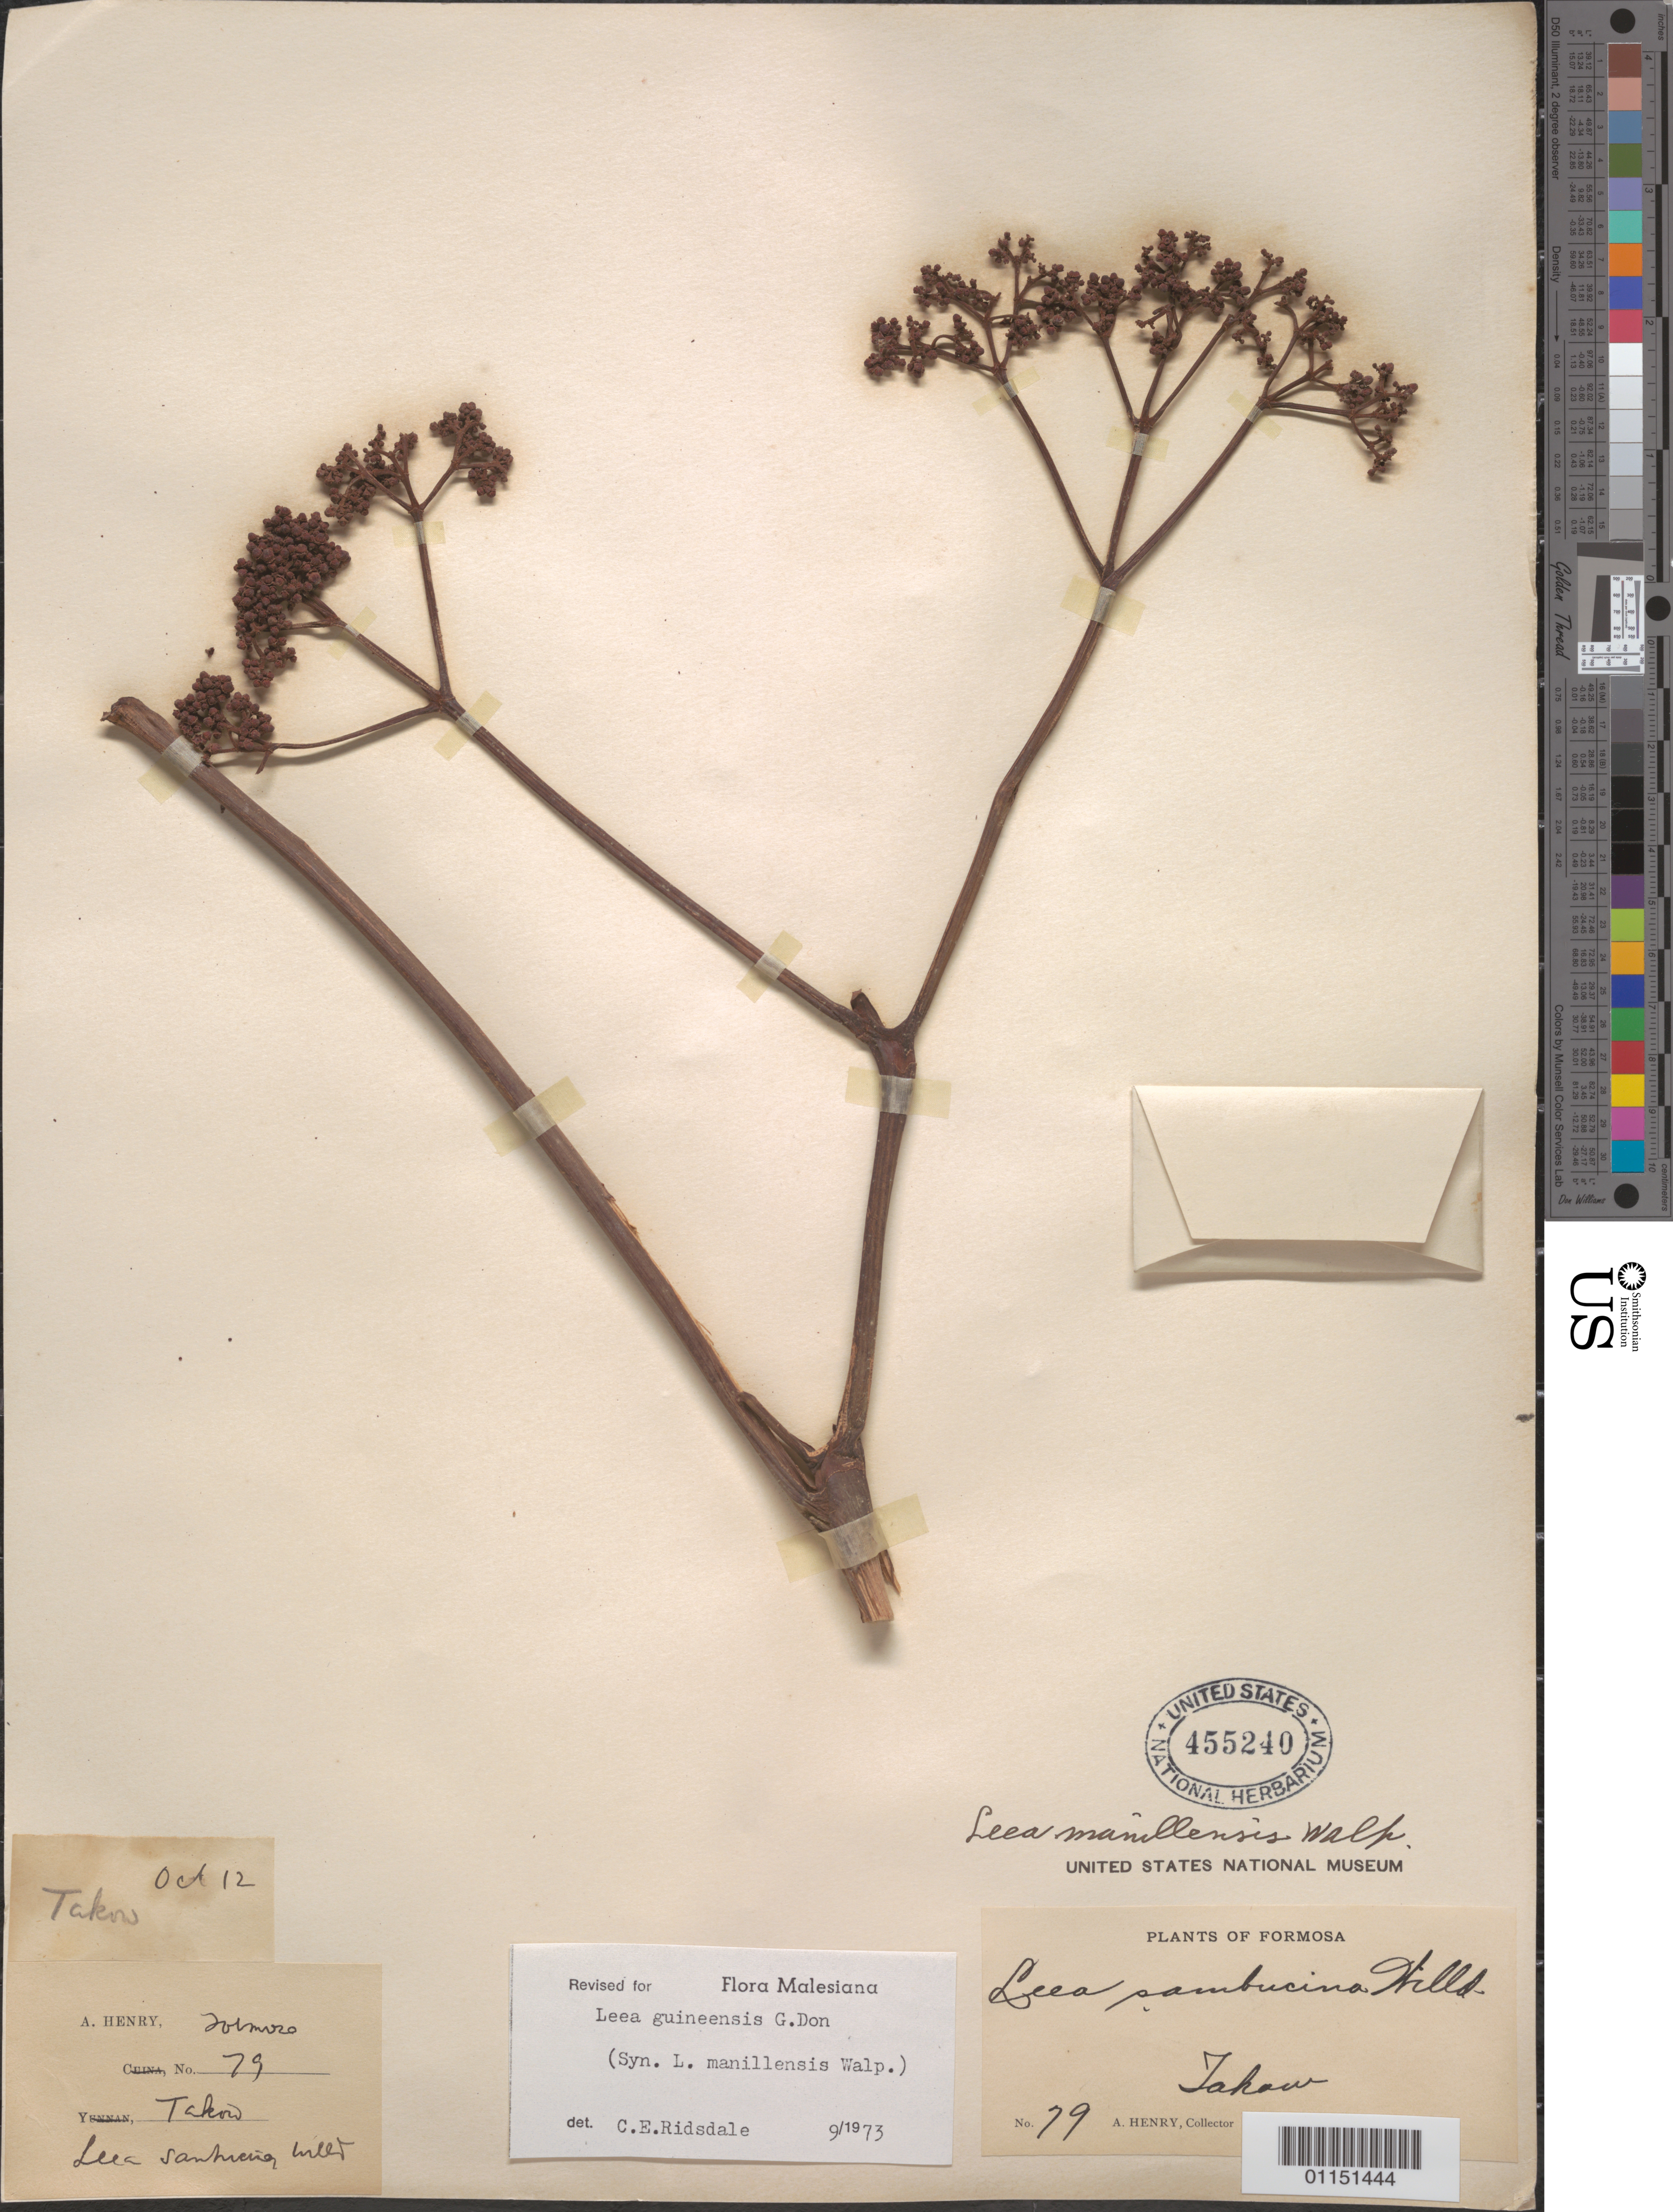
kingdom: Plantae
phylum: Tracheophyta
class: Magnoliopsida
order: Vitales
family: Vitaceae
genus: Leea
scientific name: Leea guineensis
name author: G. Don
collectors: A. Henry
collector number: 79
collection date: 1885/1888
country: Taiwan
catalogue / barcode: US 455240